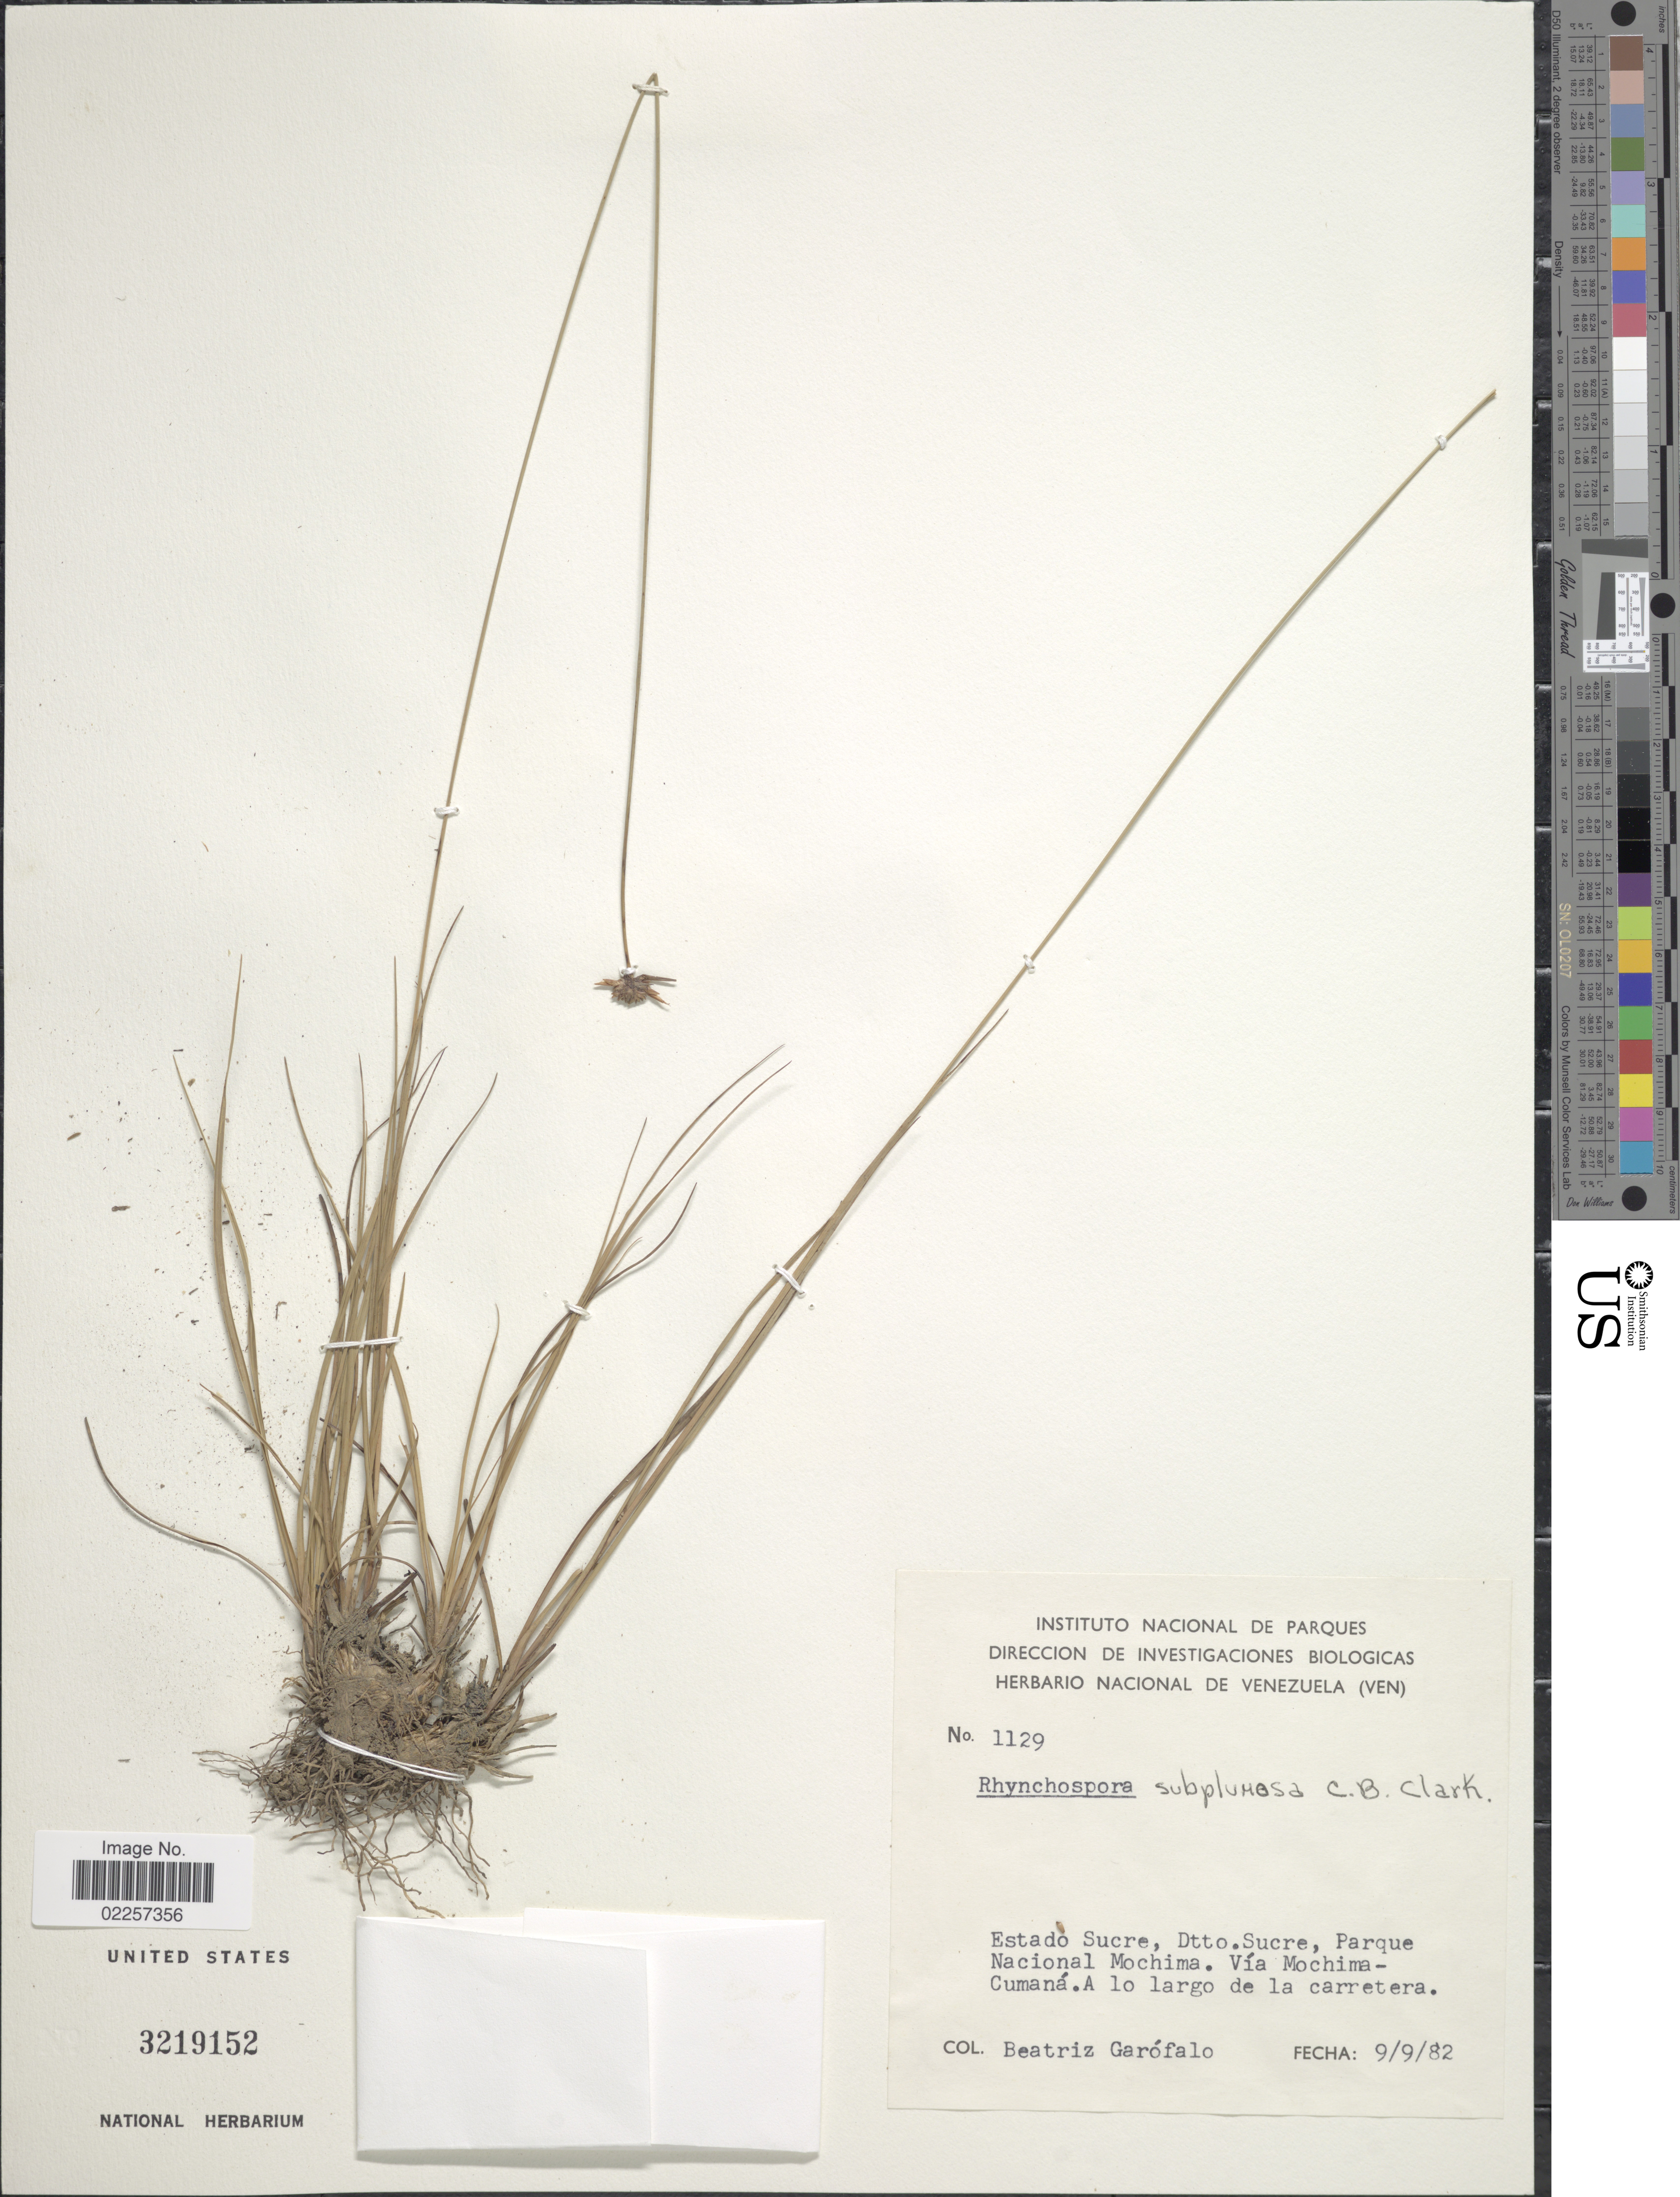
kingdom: Plantae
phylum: Tracheophyta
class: Liliopsida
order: Poales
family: Cyperaceae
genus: Rhynchospora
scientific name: Rhynchospora subplumosa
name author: C.B. Clarke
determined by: Alves, K.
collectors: B. Garofalo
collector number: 1129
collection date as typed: Transcribed d/m/y: 9/9/82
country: Venezuela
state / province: Sucre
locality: Dtto. Sucre, Parque Nacioanl Mochima, Via Mochima-Cumana, a lo largo de la carretera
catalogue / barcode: US 3219152